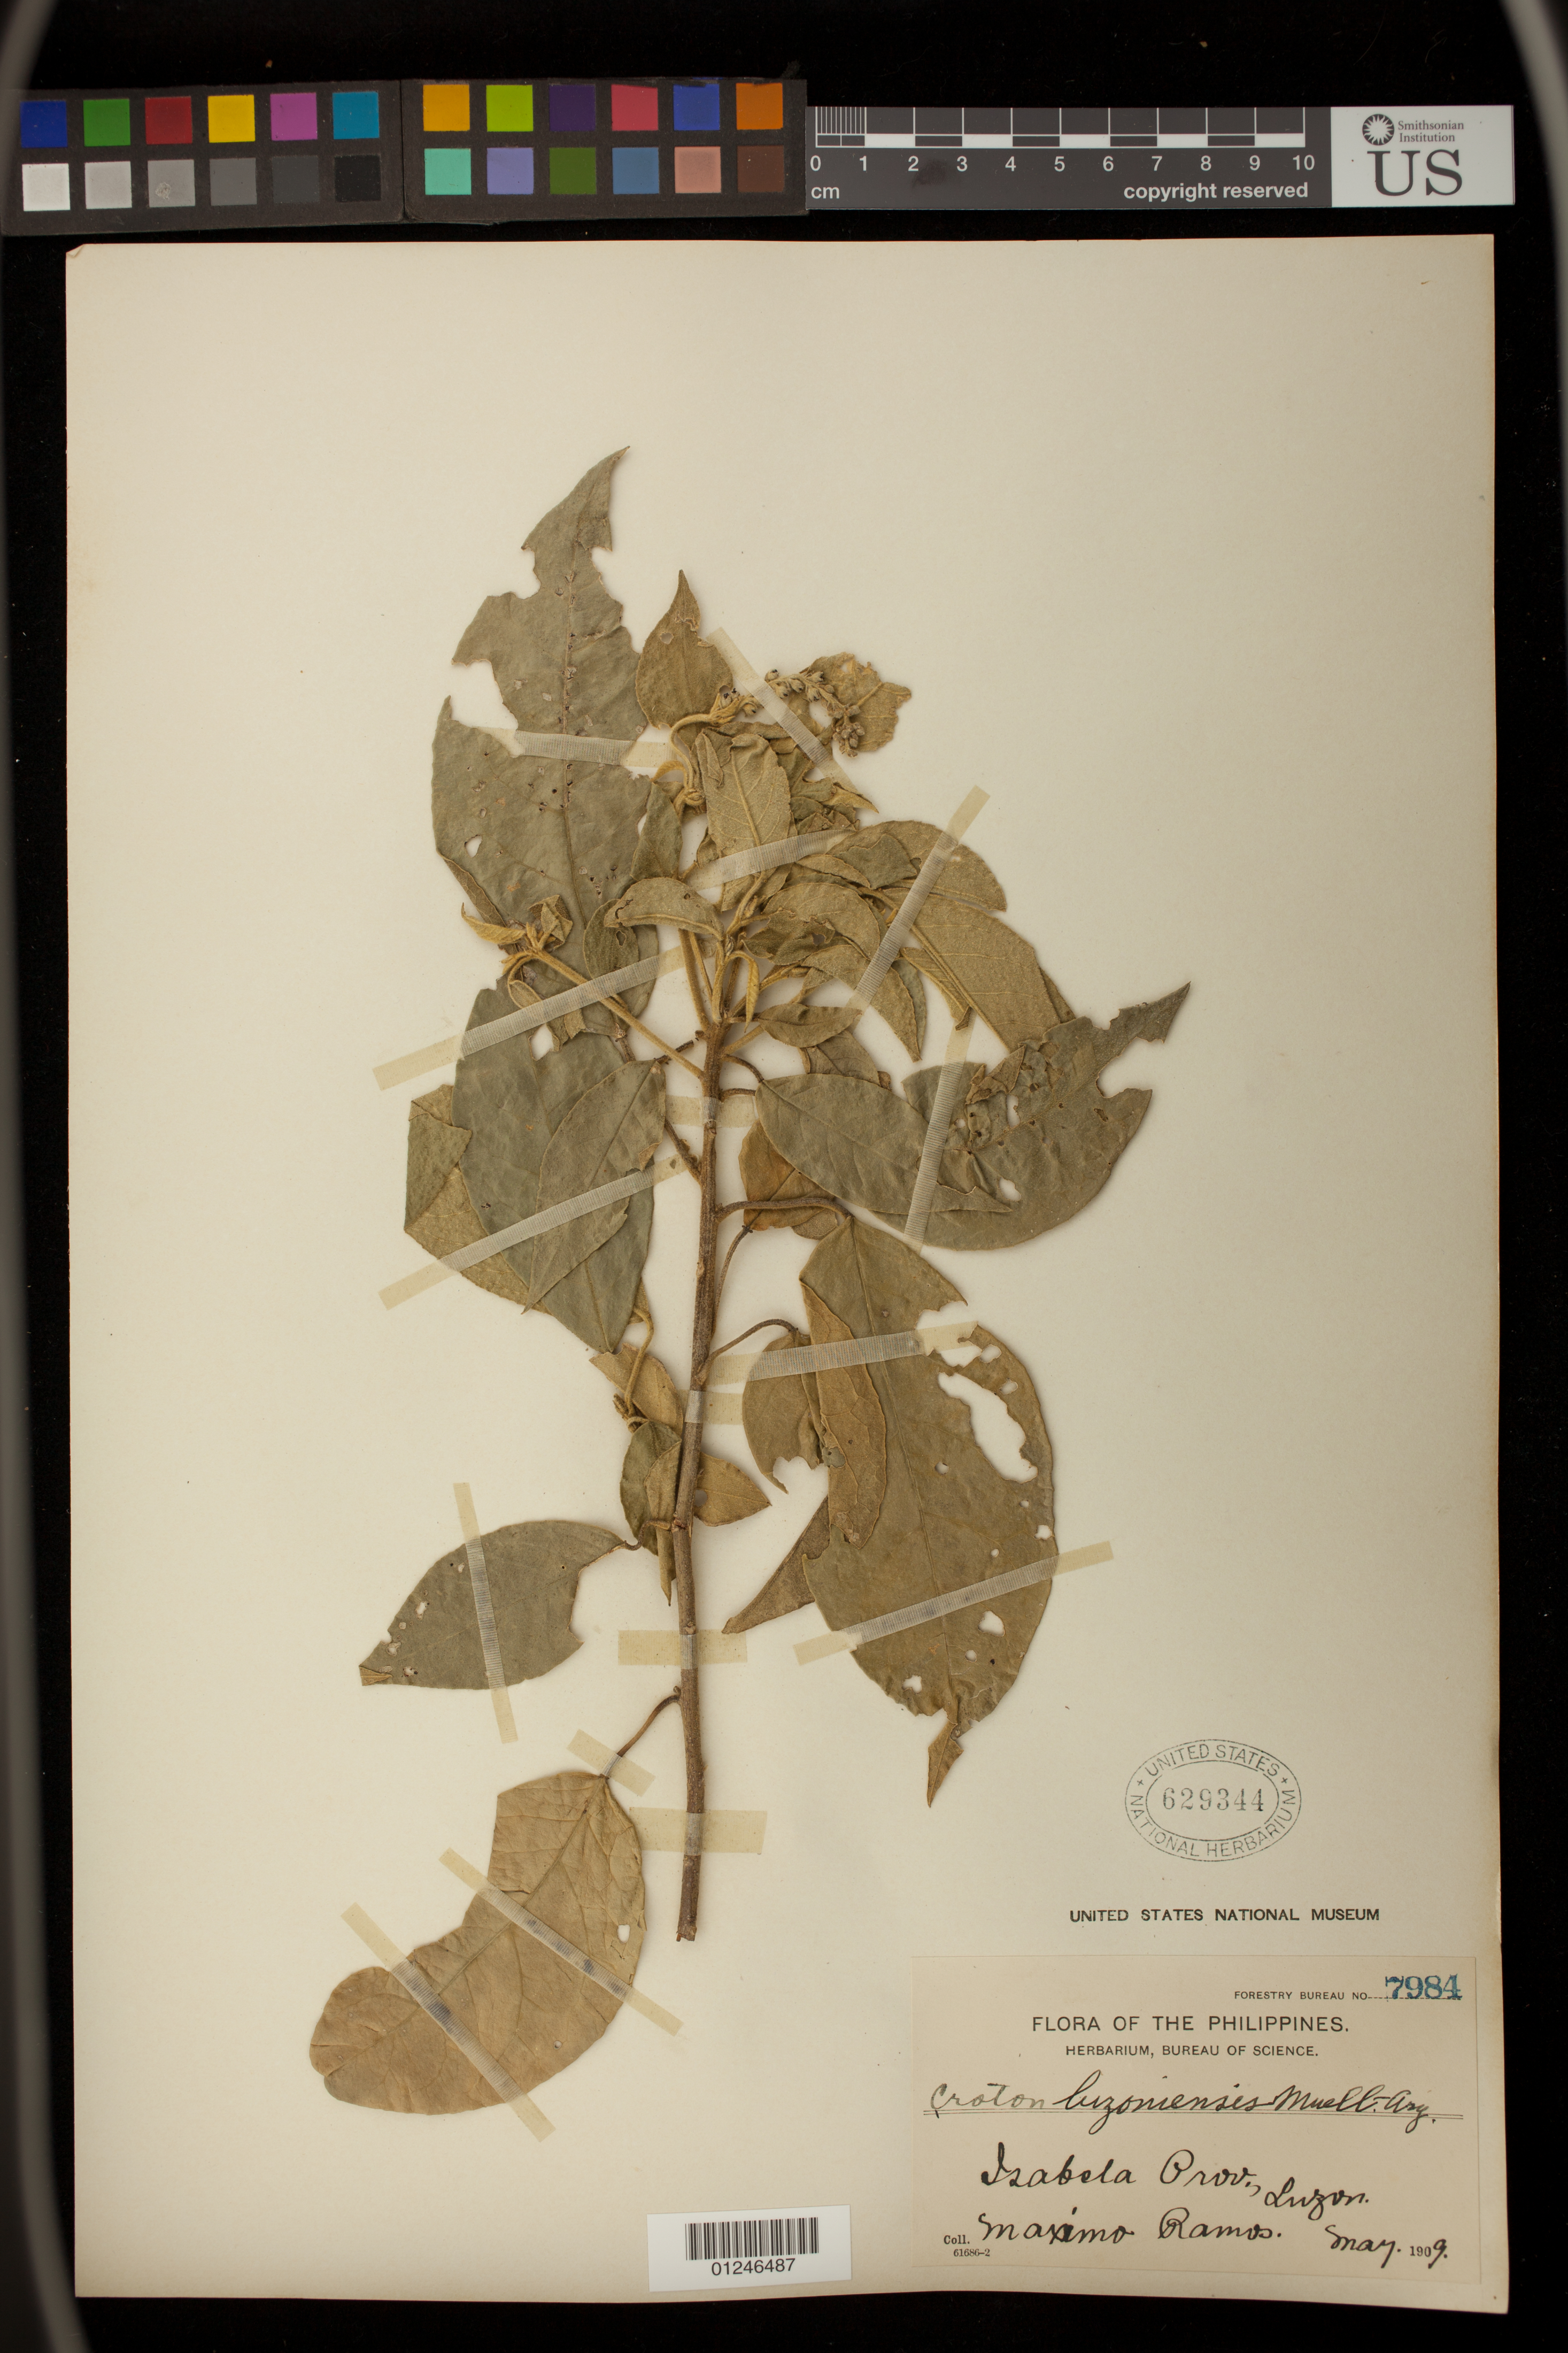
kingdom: Plantae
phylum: Tracheophyta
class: Magnoliopsida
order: Malpighiales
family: Euphorbiaceae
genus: Croton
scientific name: Croton luzoniensis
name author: Müll. Arg.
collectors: M. Ramos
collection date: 1909-05-01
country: Philippines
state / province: Western Visayas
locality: Luzon, Isabella Prov.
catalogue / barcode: US 629344